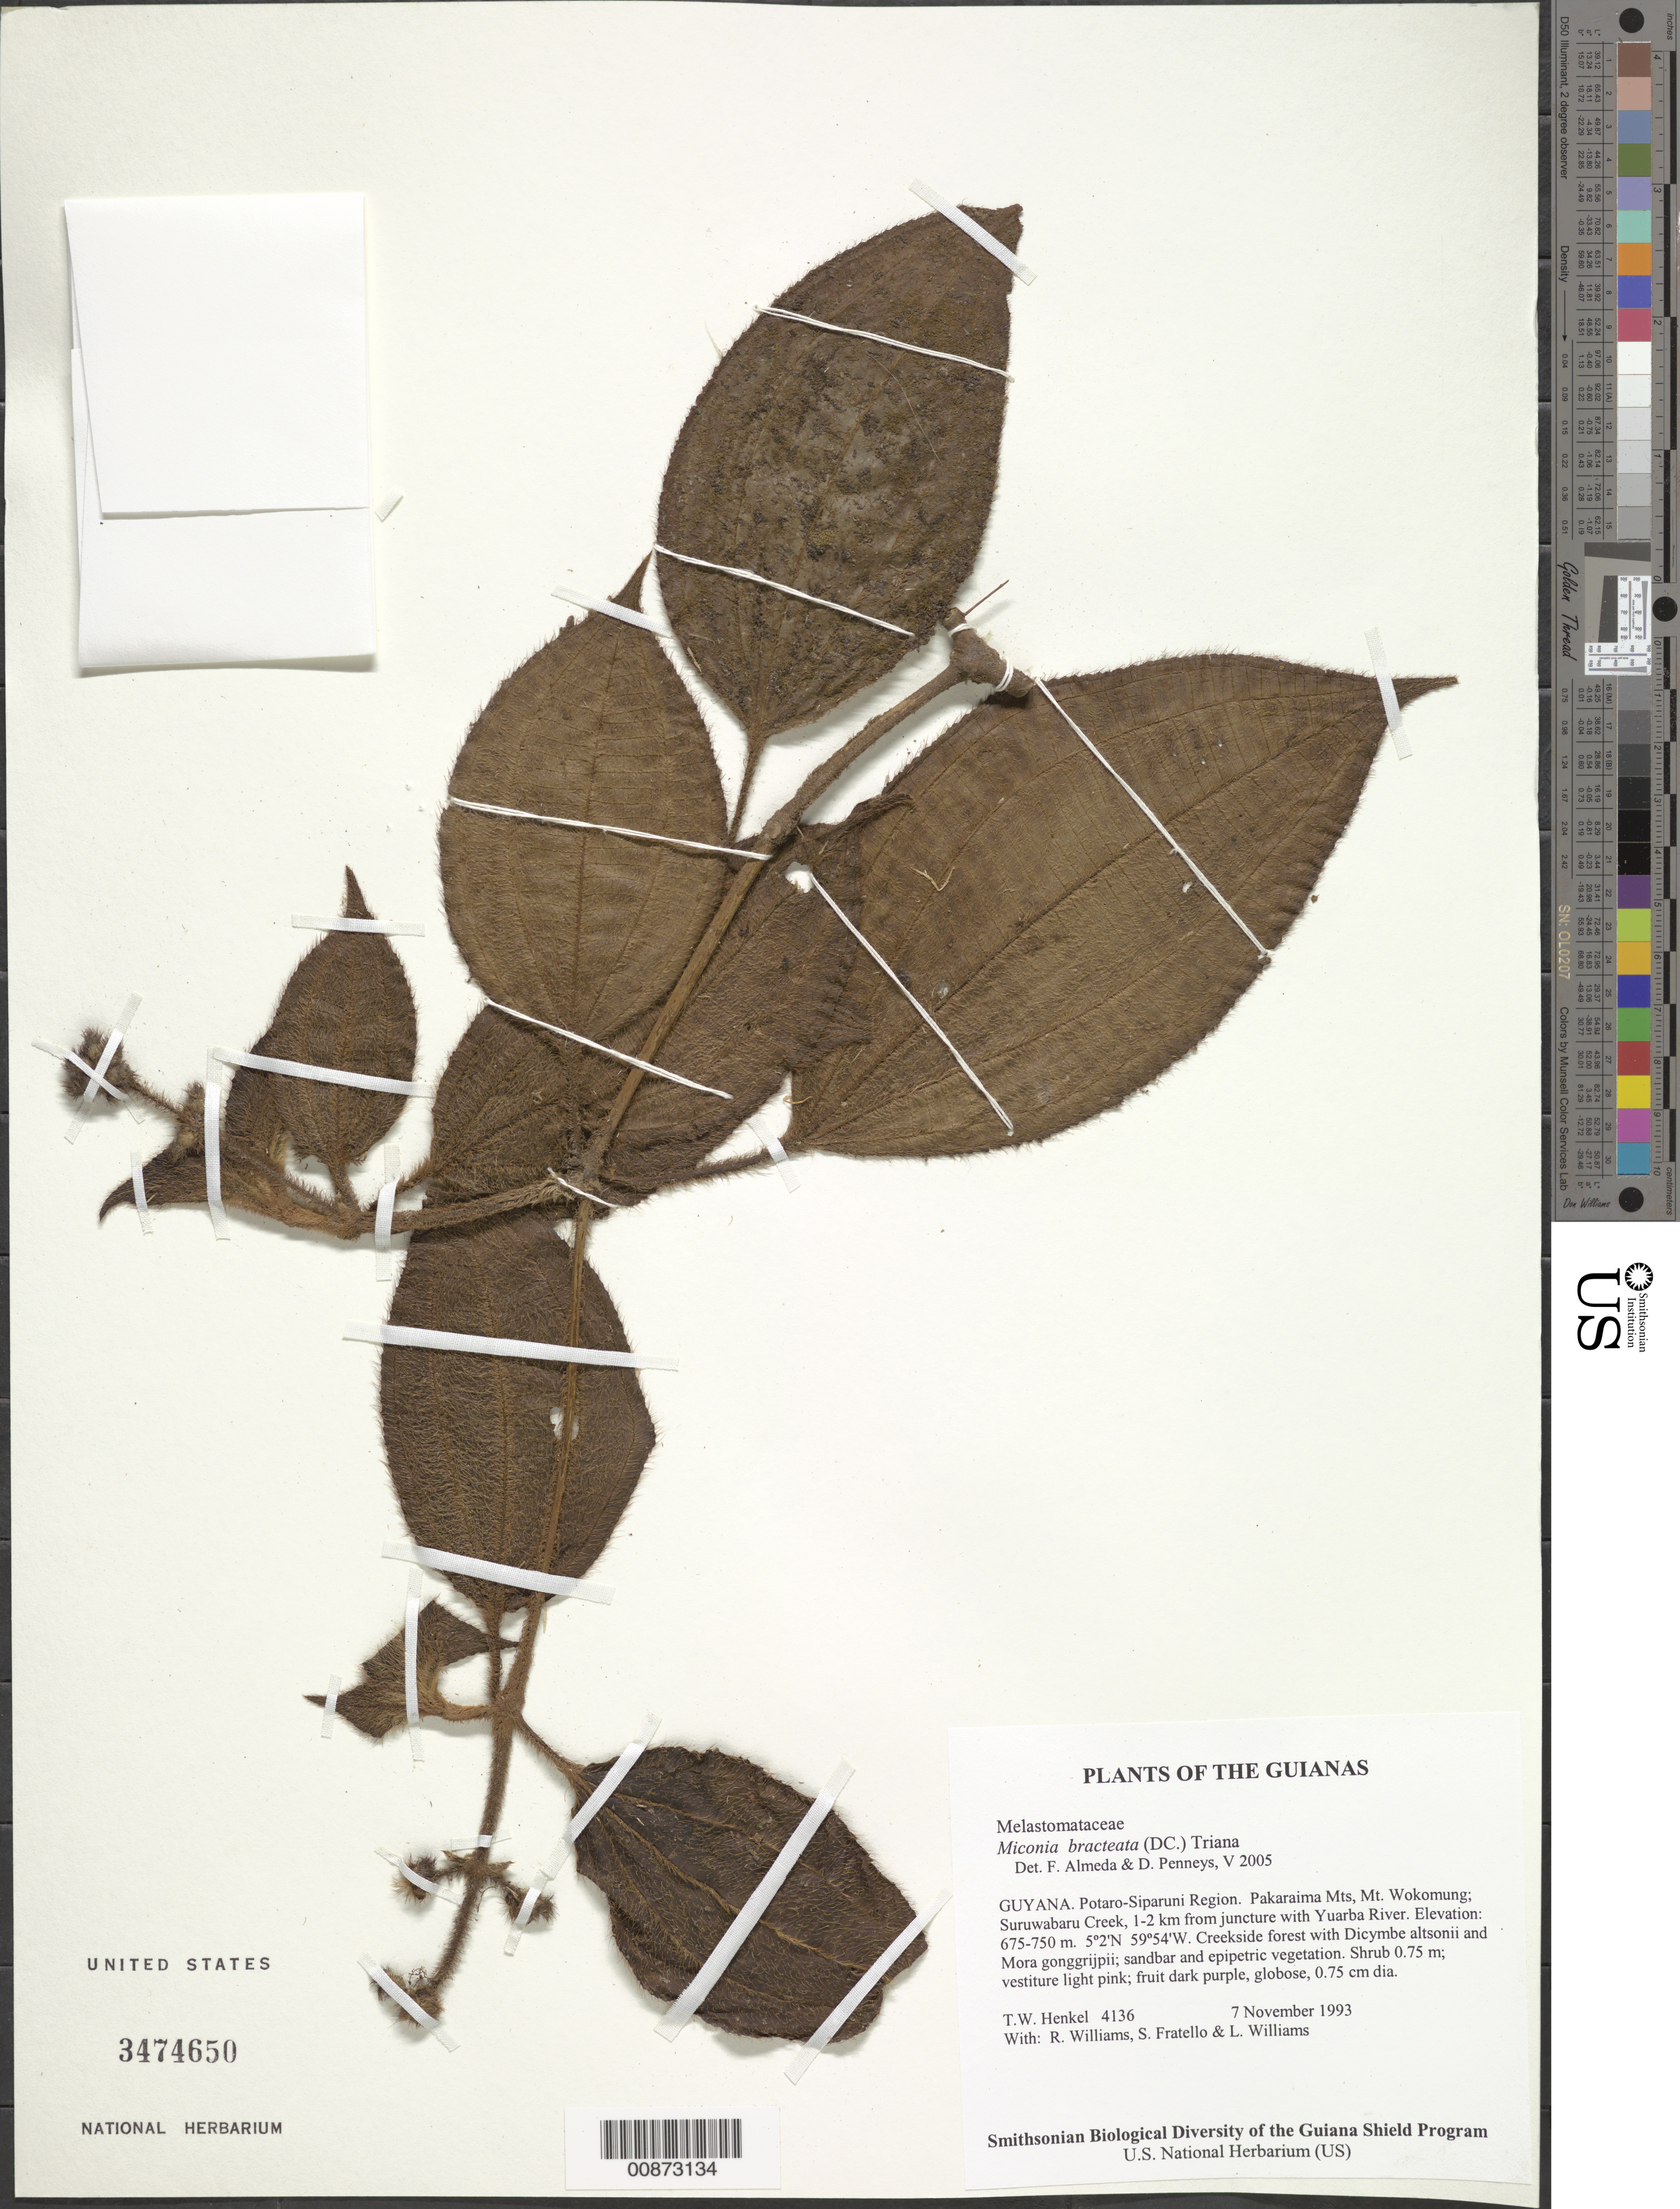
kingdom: Plantae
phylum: Tracheophyta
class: Magnoliopsida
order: Myrtales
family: Melastomataceae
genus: Miconia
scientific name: Miconia bracteata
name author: (DC.) Triana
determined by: Almeda, F.; Penneys, D. S.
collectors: T. Henkel, R. Williams, S. Fratello & L. Williams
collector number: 4136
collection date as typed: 7 November 1993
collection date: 1993-11-07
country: Guyana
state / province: Potaro-Siparuni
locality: Pakaraima Mts, Mt. Wokomung; Suruwabaru Creek, 1-2 km from juncture with Yuarba River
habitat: Creekside forest with Dicymbe altsonii and Mora gonggrijpii; sandbar and epipetric vegetation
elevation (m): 675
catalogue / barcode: US 3474650